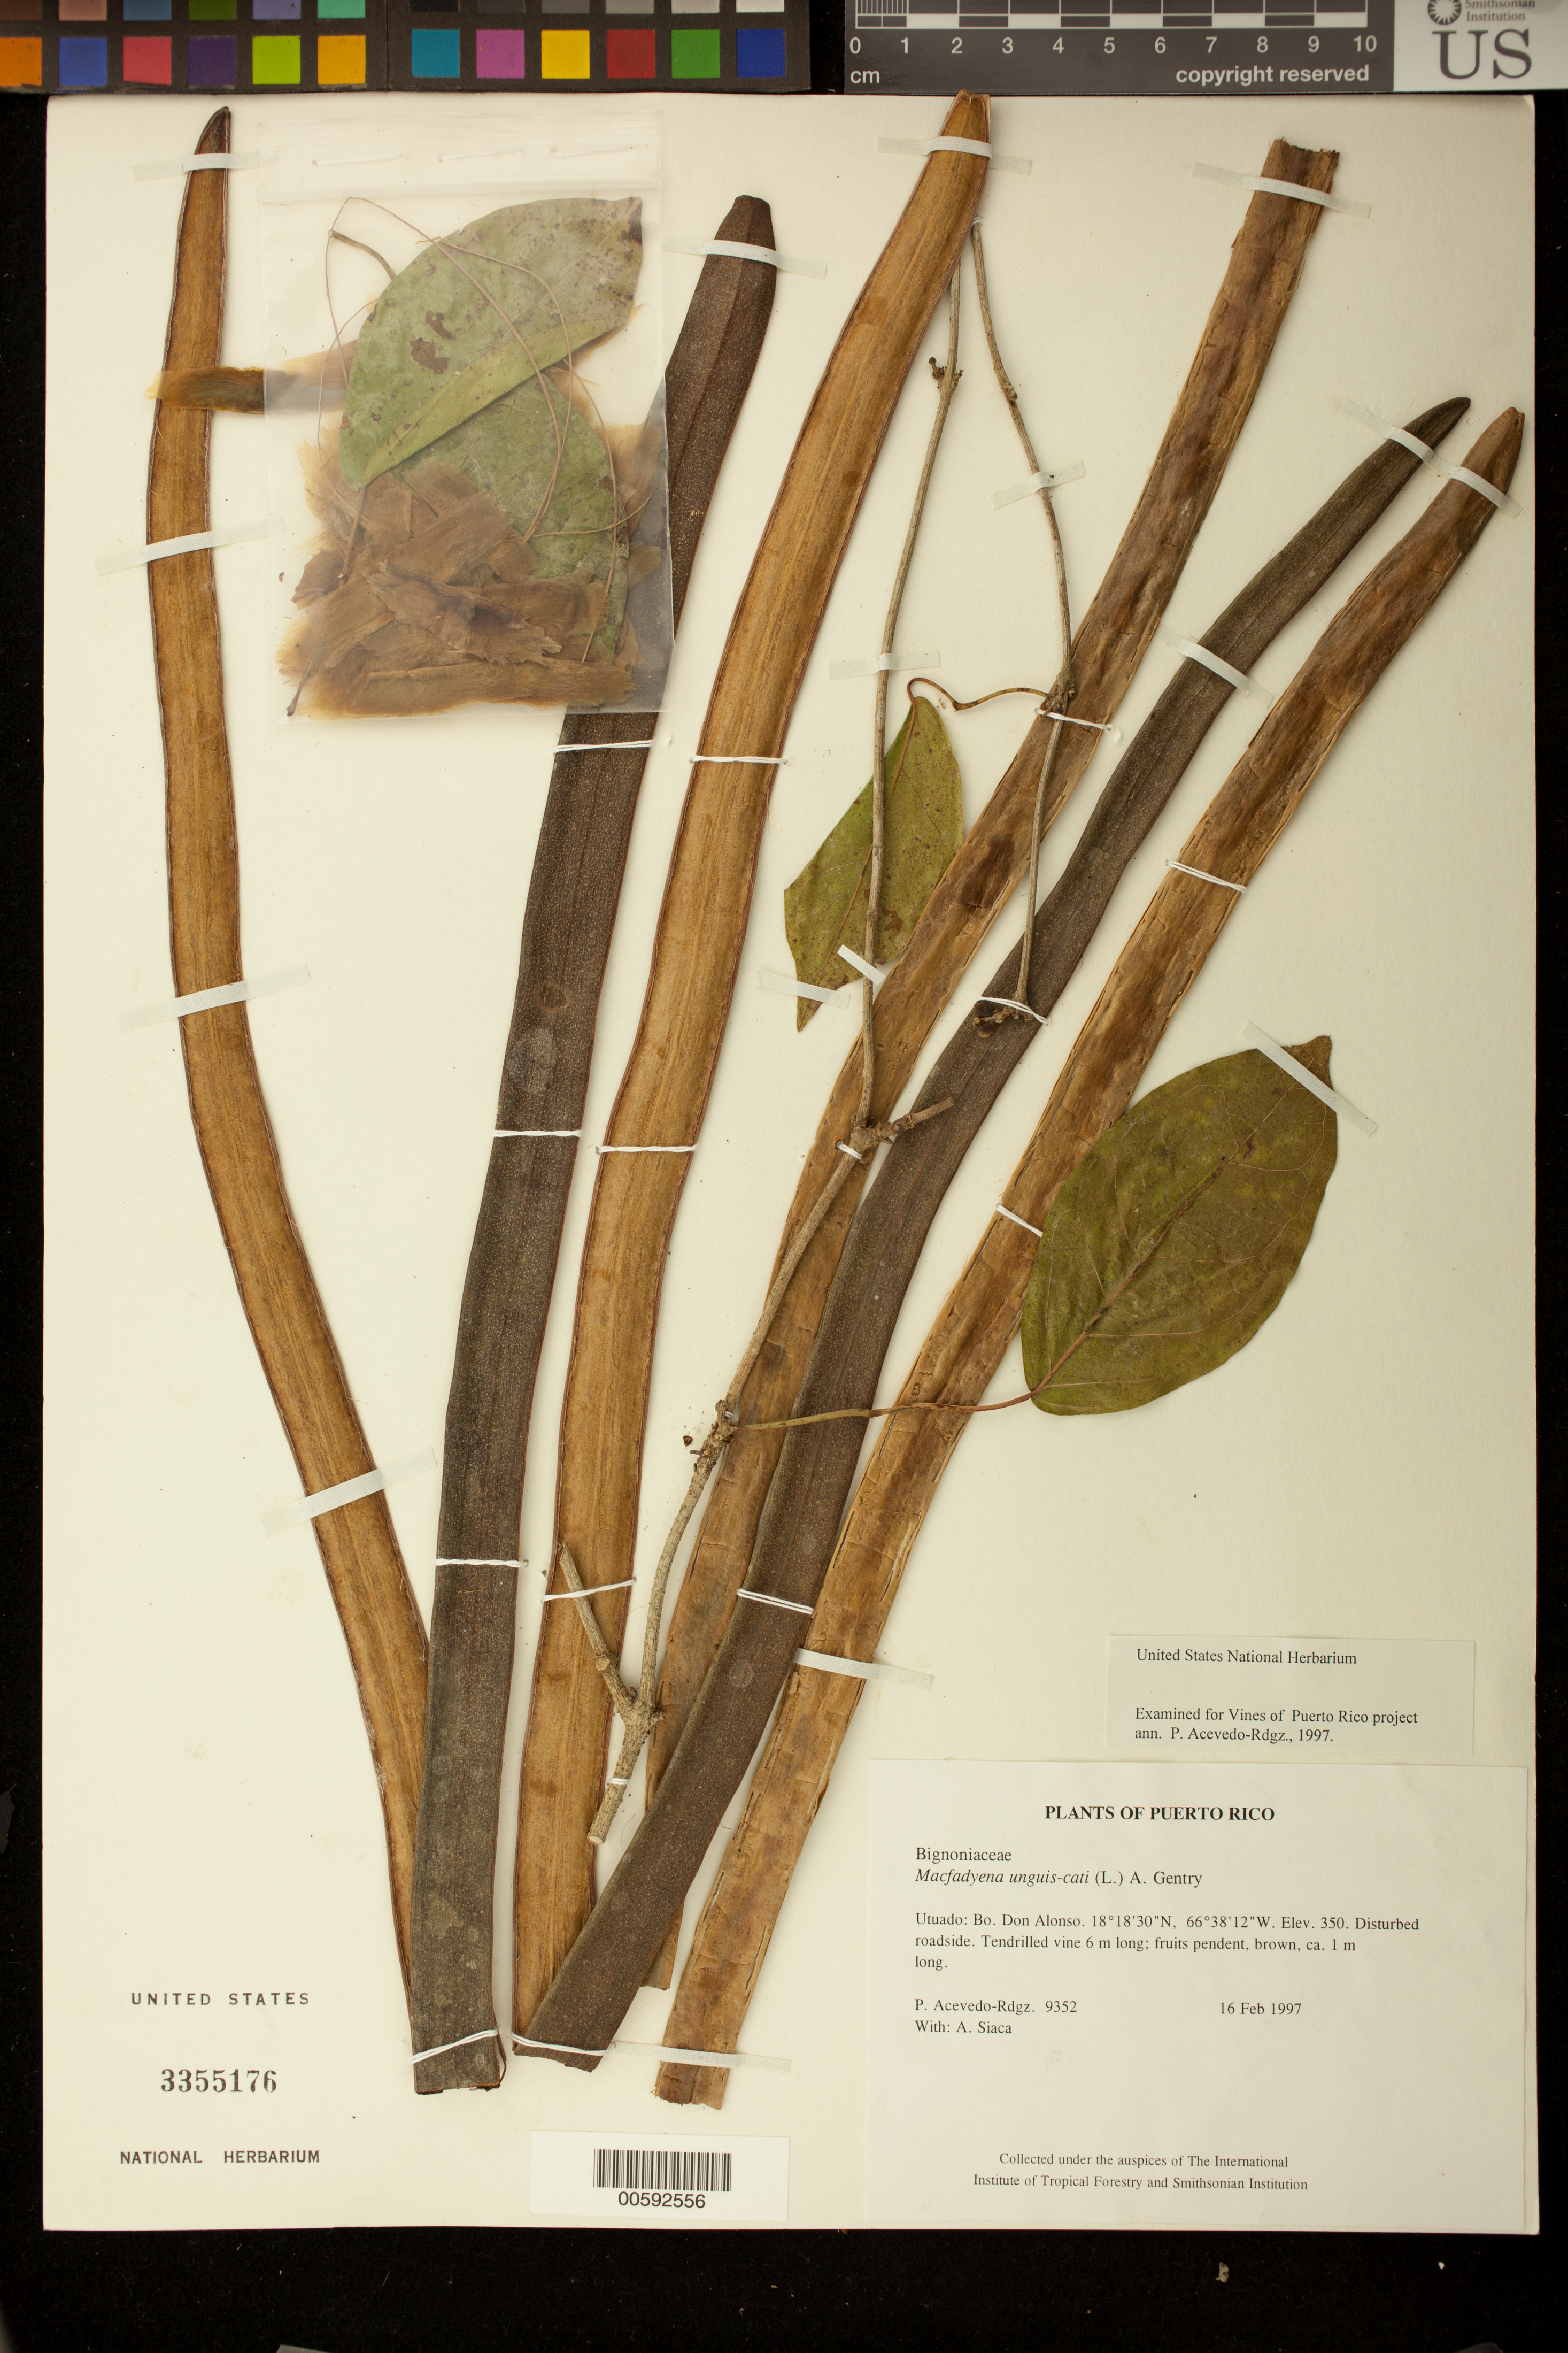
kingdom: Plantae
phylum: Tracheophyta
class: Magnoliopsida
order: Lamiales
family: Bignoniaceae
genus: Dolichandra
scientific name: Dolichandra unguis-cati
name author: (L.) L.G. Lohmann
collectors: P. Acevedo-Rodr. & A. Siaca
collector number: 9352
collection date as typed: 16 Feb 1997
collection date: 1997-02-16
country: Puerto Rico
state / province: Utuado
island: Puerto Rico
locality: Utuado: Bo. Don Alonso.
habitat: Disturbed roadside.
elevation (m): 350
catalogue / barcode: US 3355176